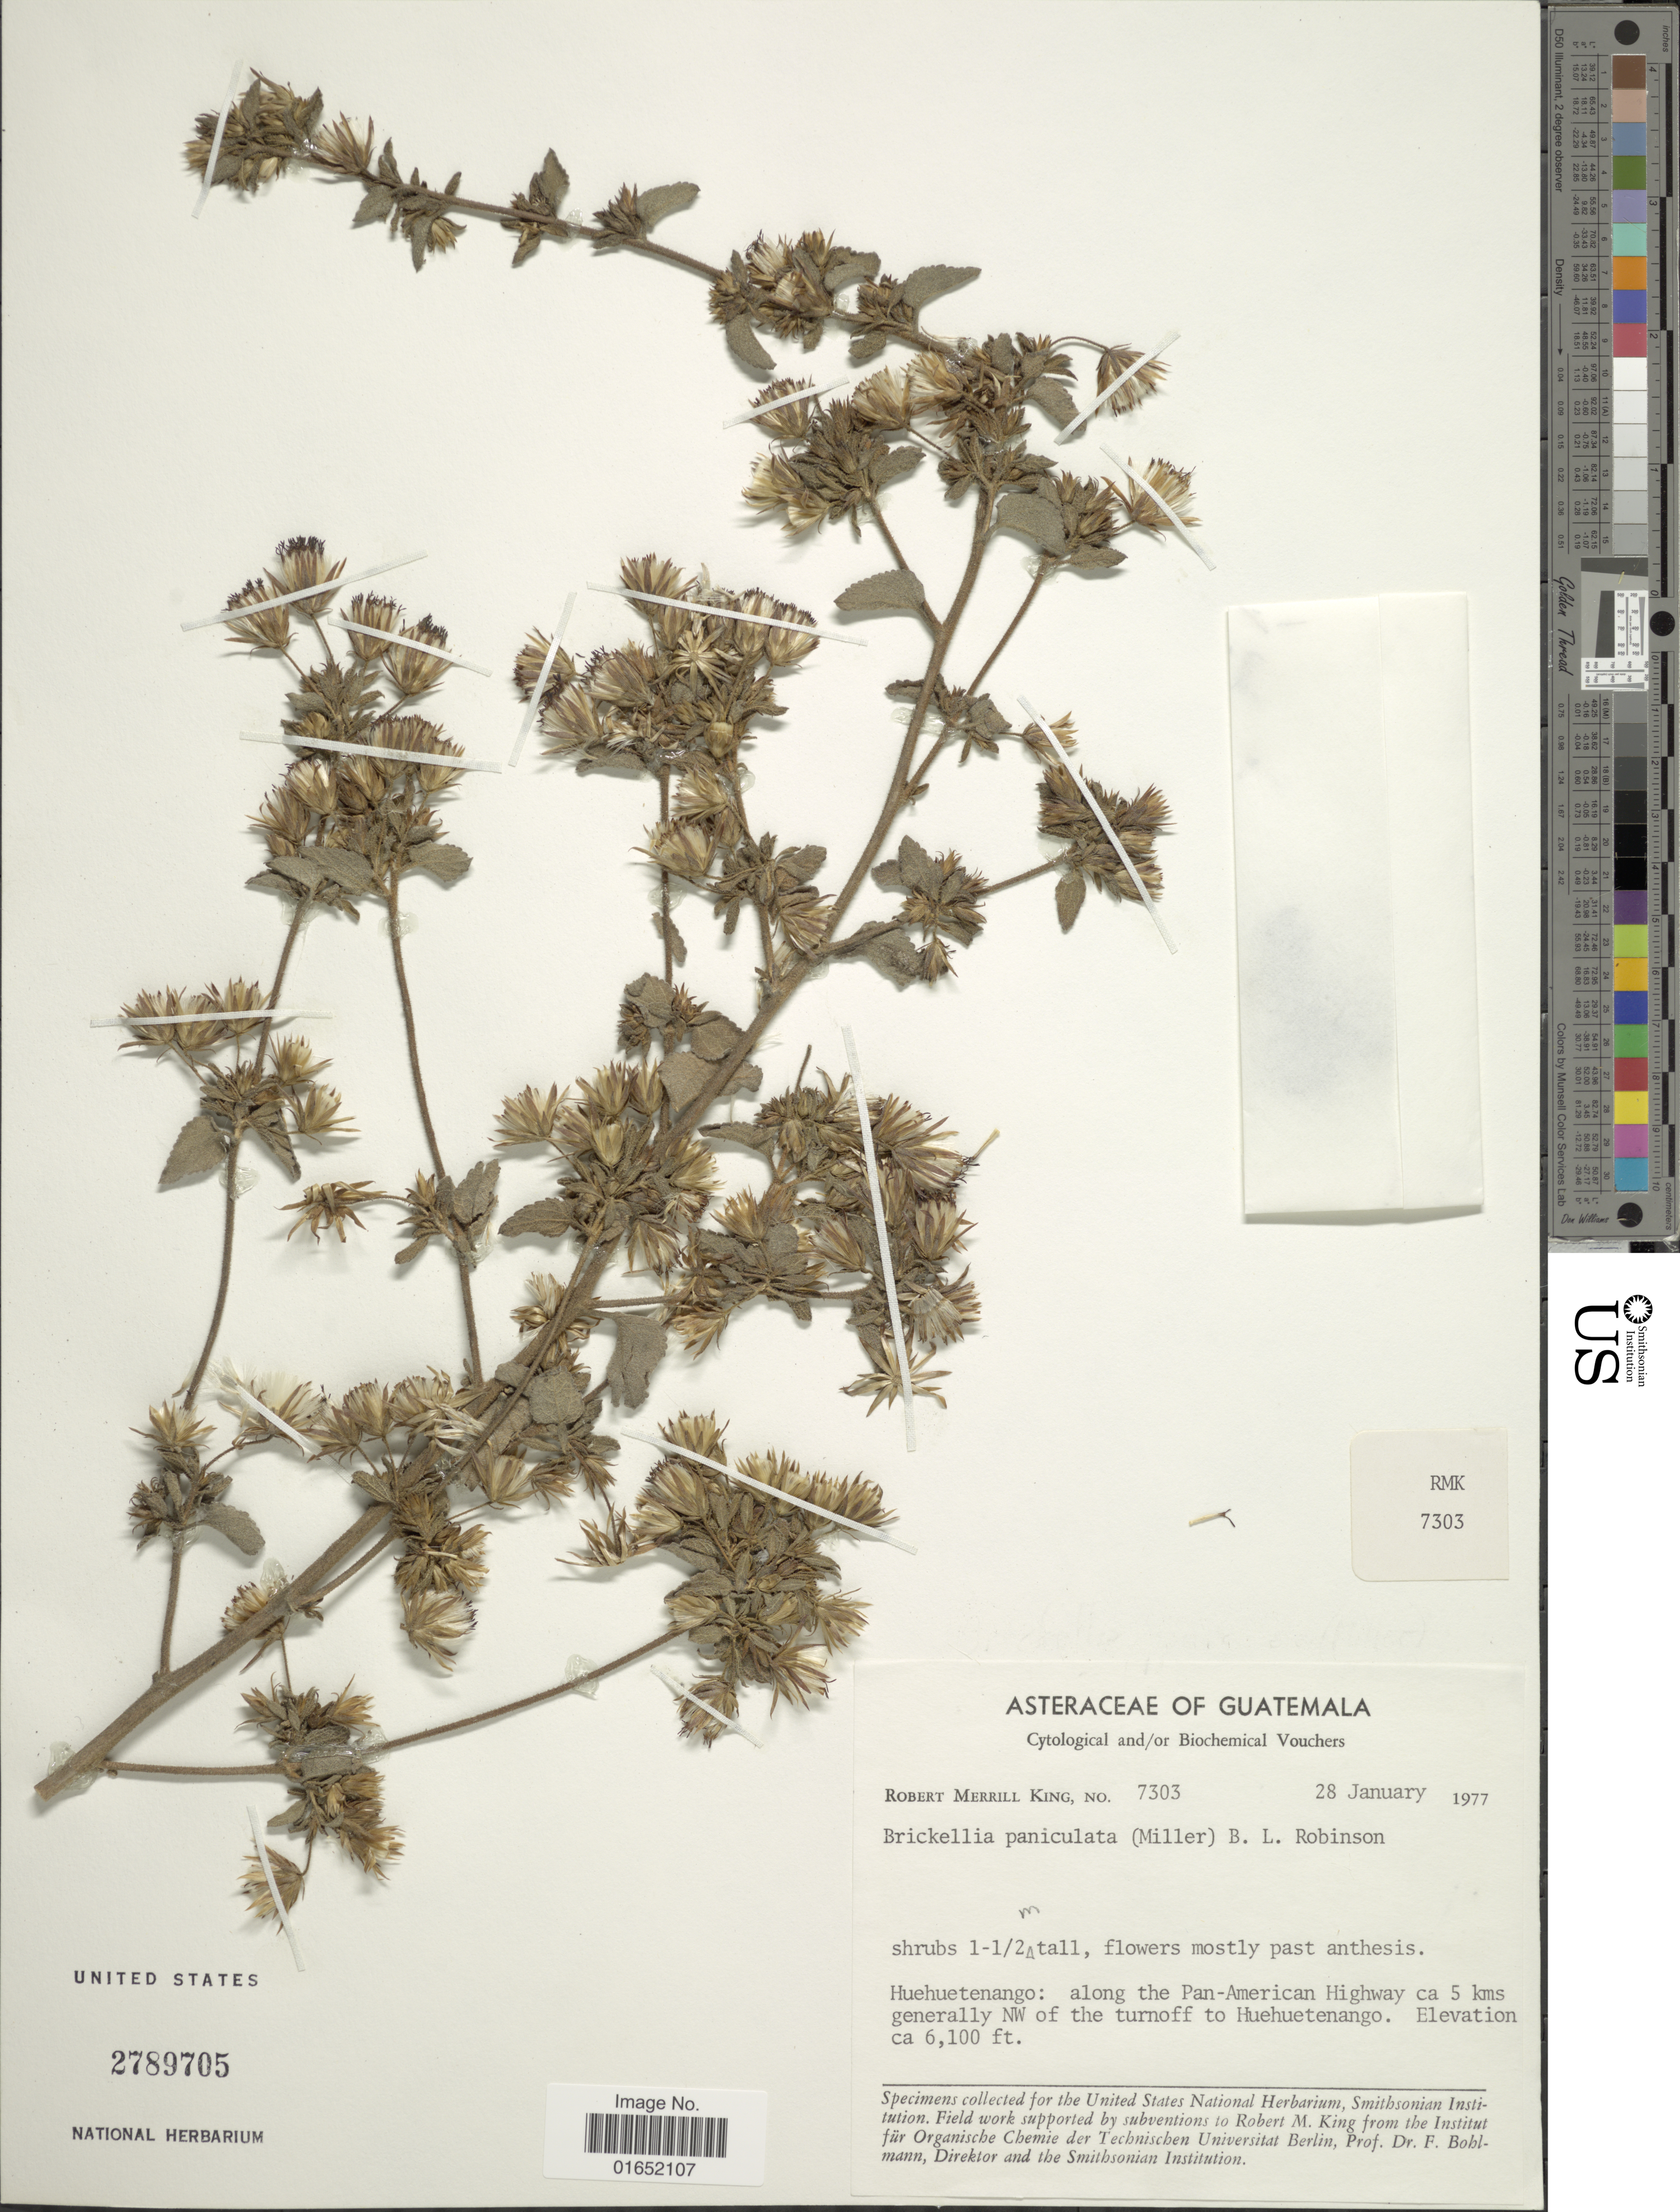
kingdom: Plantae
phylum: Tracheophyta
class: Magnoliopsida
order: Asterales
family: Asteraceae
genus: Brickellia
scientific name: Brickellia paniculata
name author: (Mill.) B.L. Rob.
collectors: R. M. King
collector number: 7303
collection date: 1977-01-28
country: Guatemala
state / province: Huehuetenango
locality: Along the Pan-American Highway ca 5 kms generally NW of the turnoff of Huehuetenango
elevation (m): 1859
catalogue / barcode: US 2789705